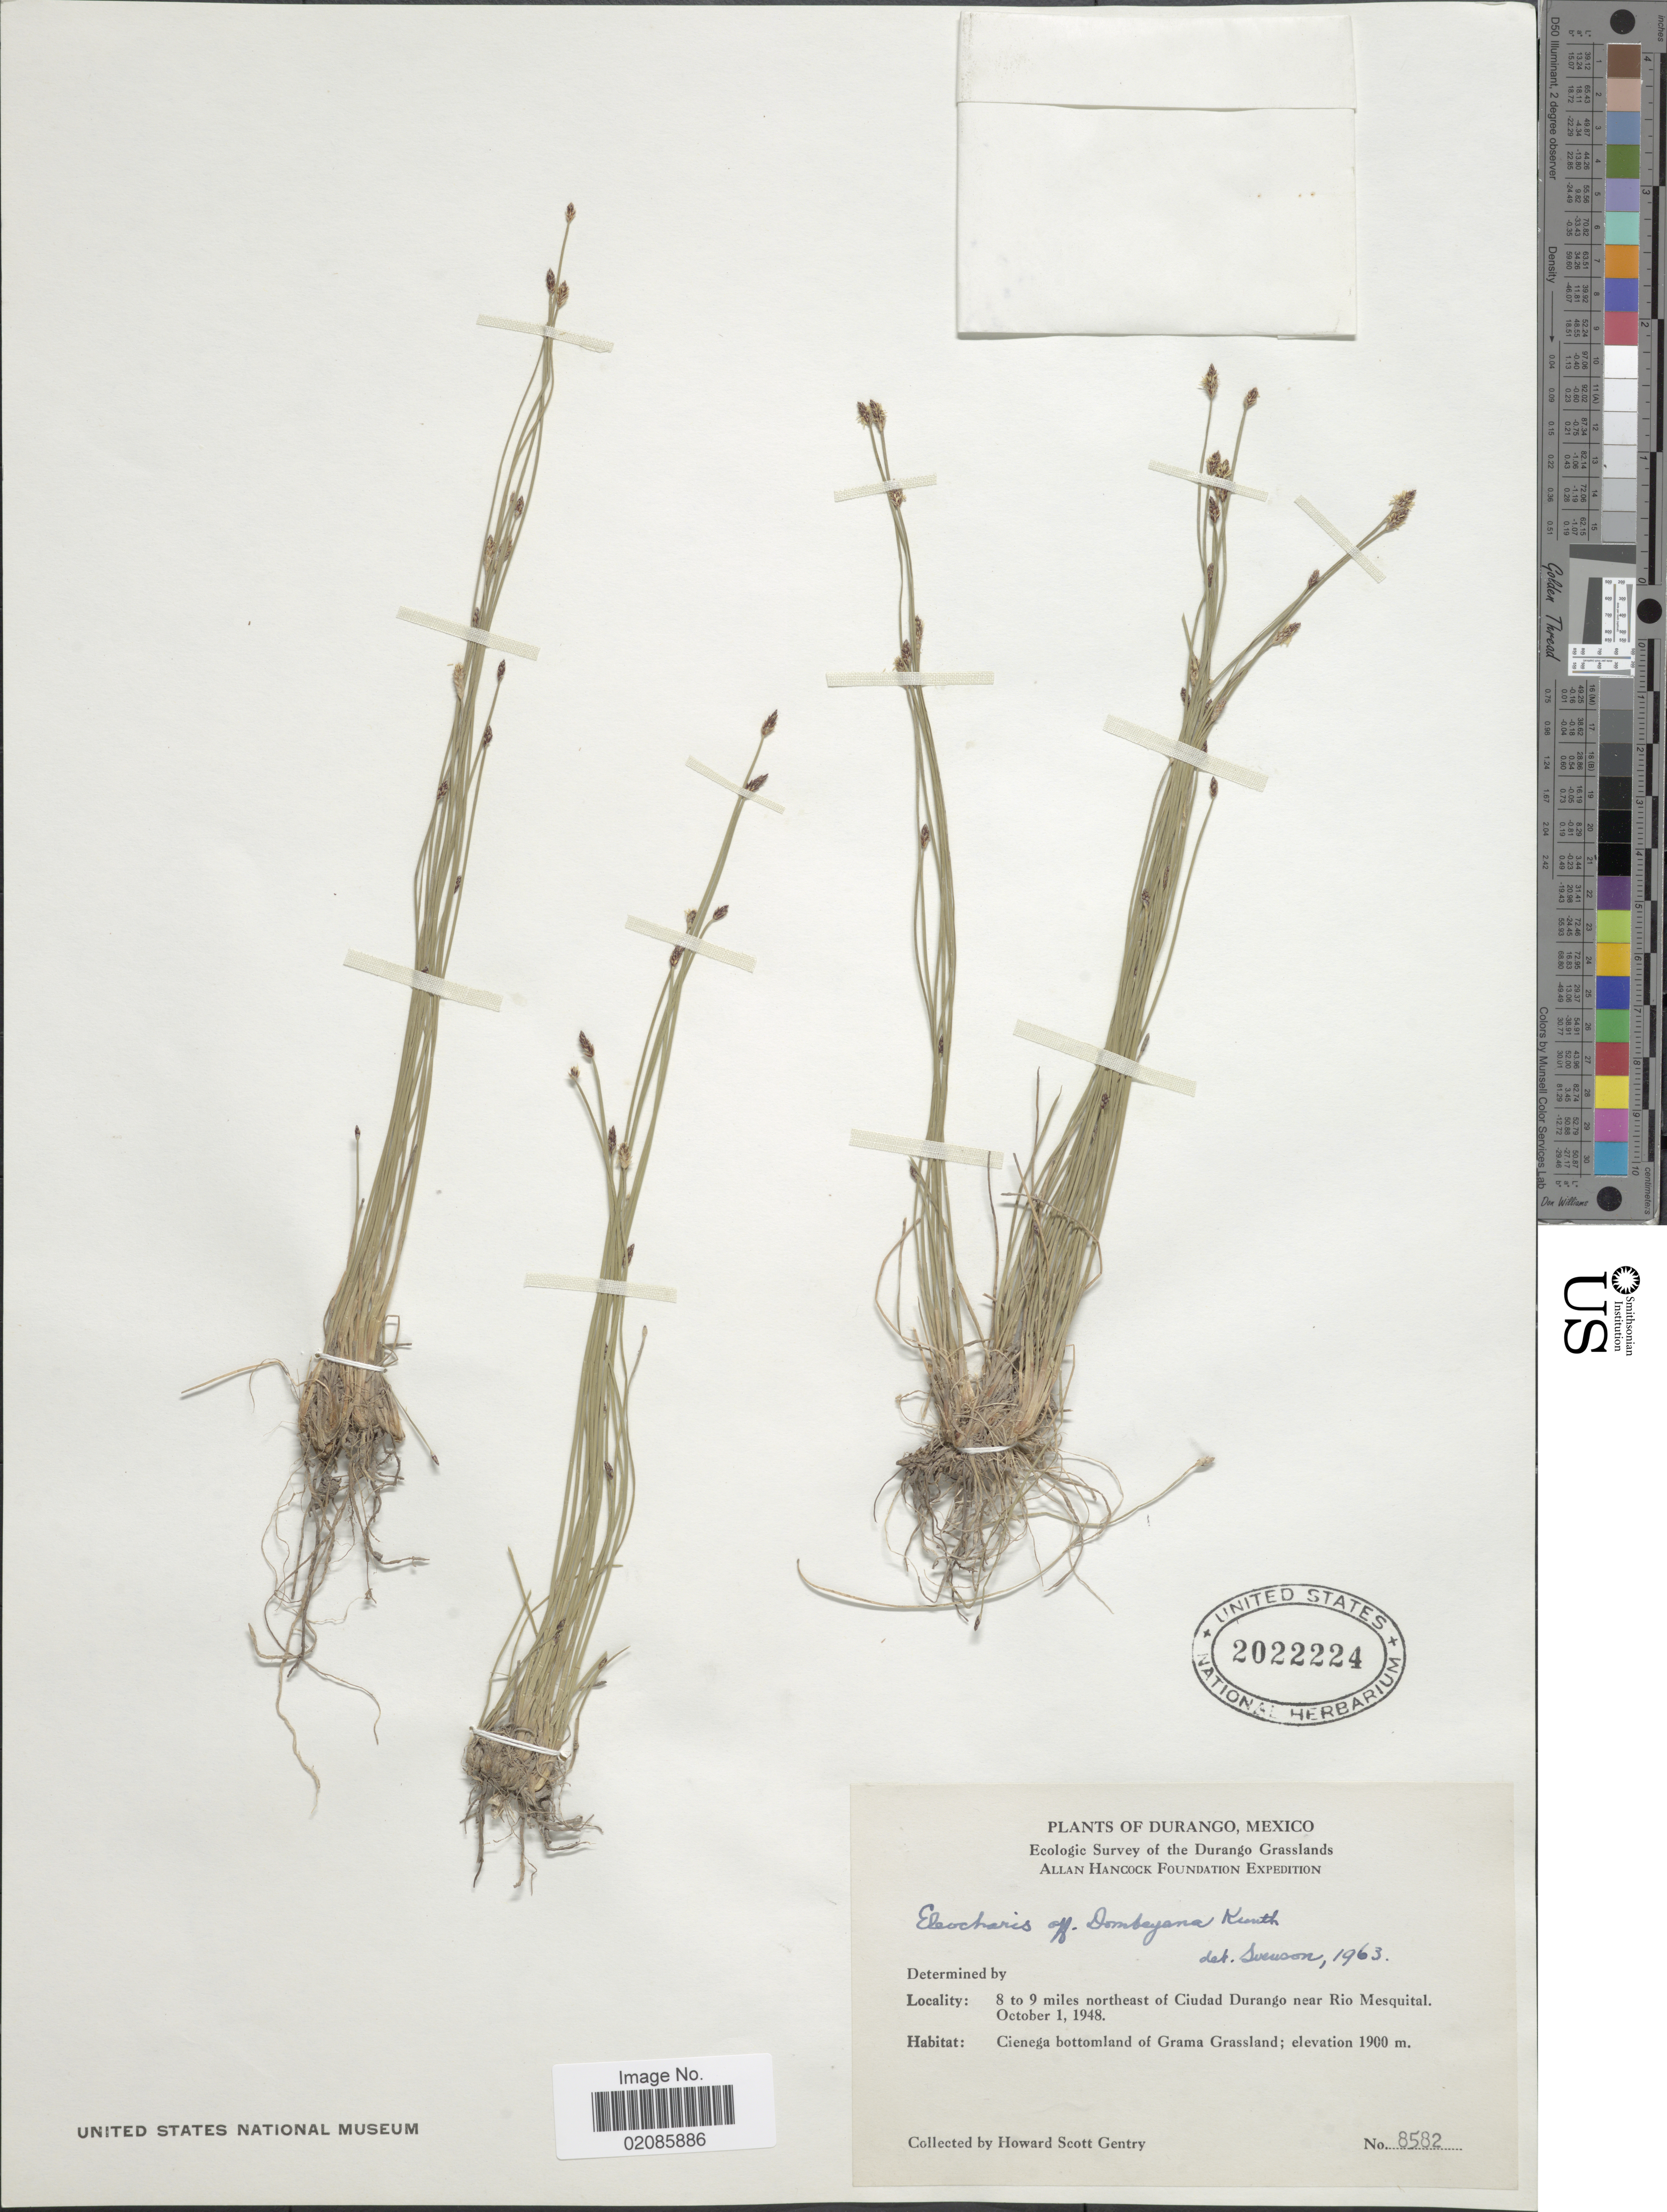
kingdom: Plantae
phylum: Tracheophyta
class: Liliopsida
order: Poales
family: Cyperaceae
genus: Eleocharis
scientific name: Eleocharis dombeyana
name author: Kunth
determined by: Strong, Mark T., (BOT), Smithsonian Institution - National Museum of Natural History (UNITED STATES)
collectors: H. S. Gentry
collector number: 8582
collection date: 1948-10-01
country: Mexico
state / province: Durango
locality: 8 to 9 miles northeast of Ciudad Durango near Rio Mesquital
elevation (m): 1900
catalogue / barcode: US 2022224